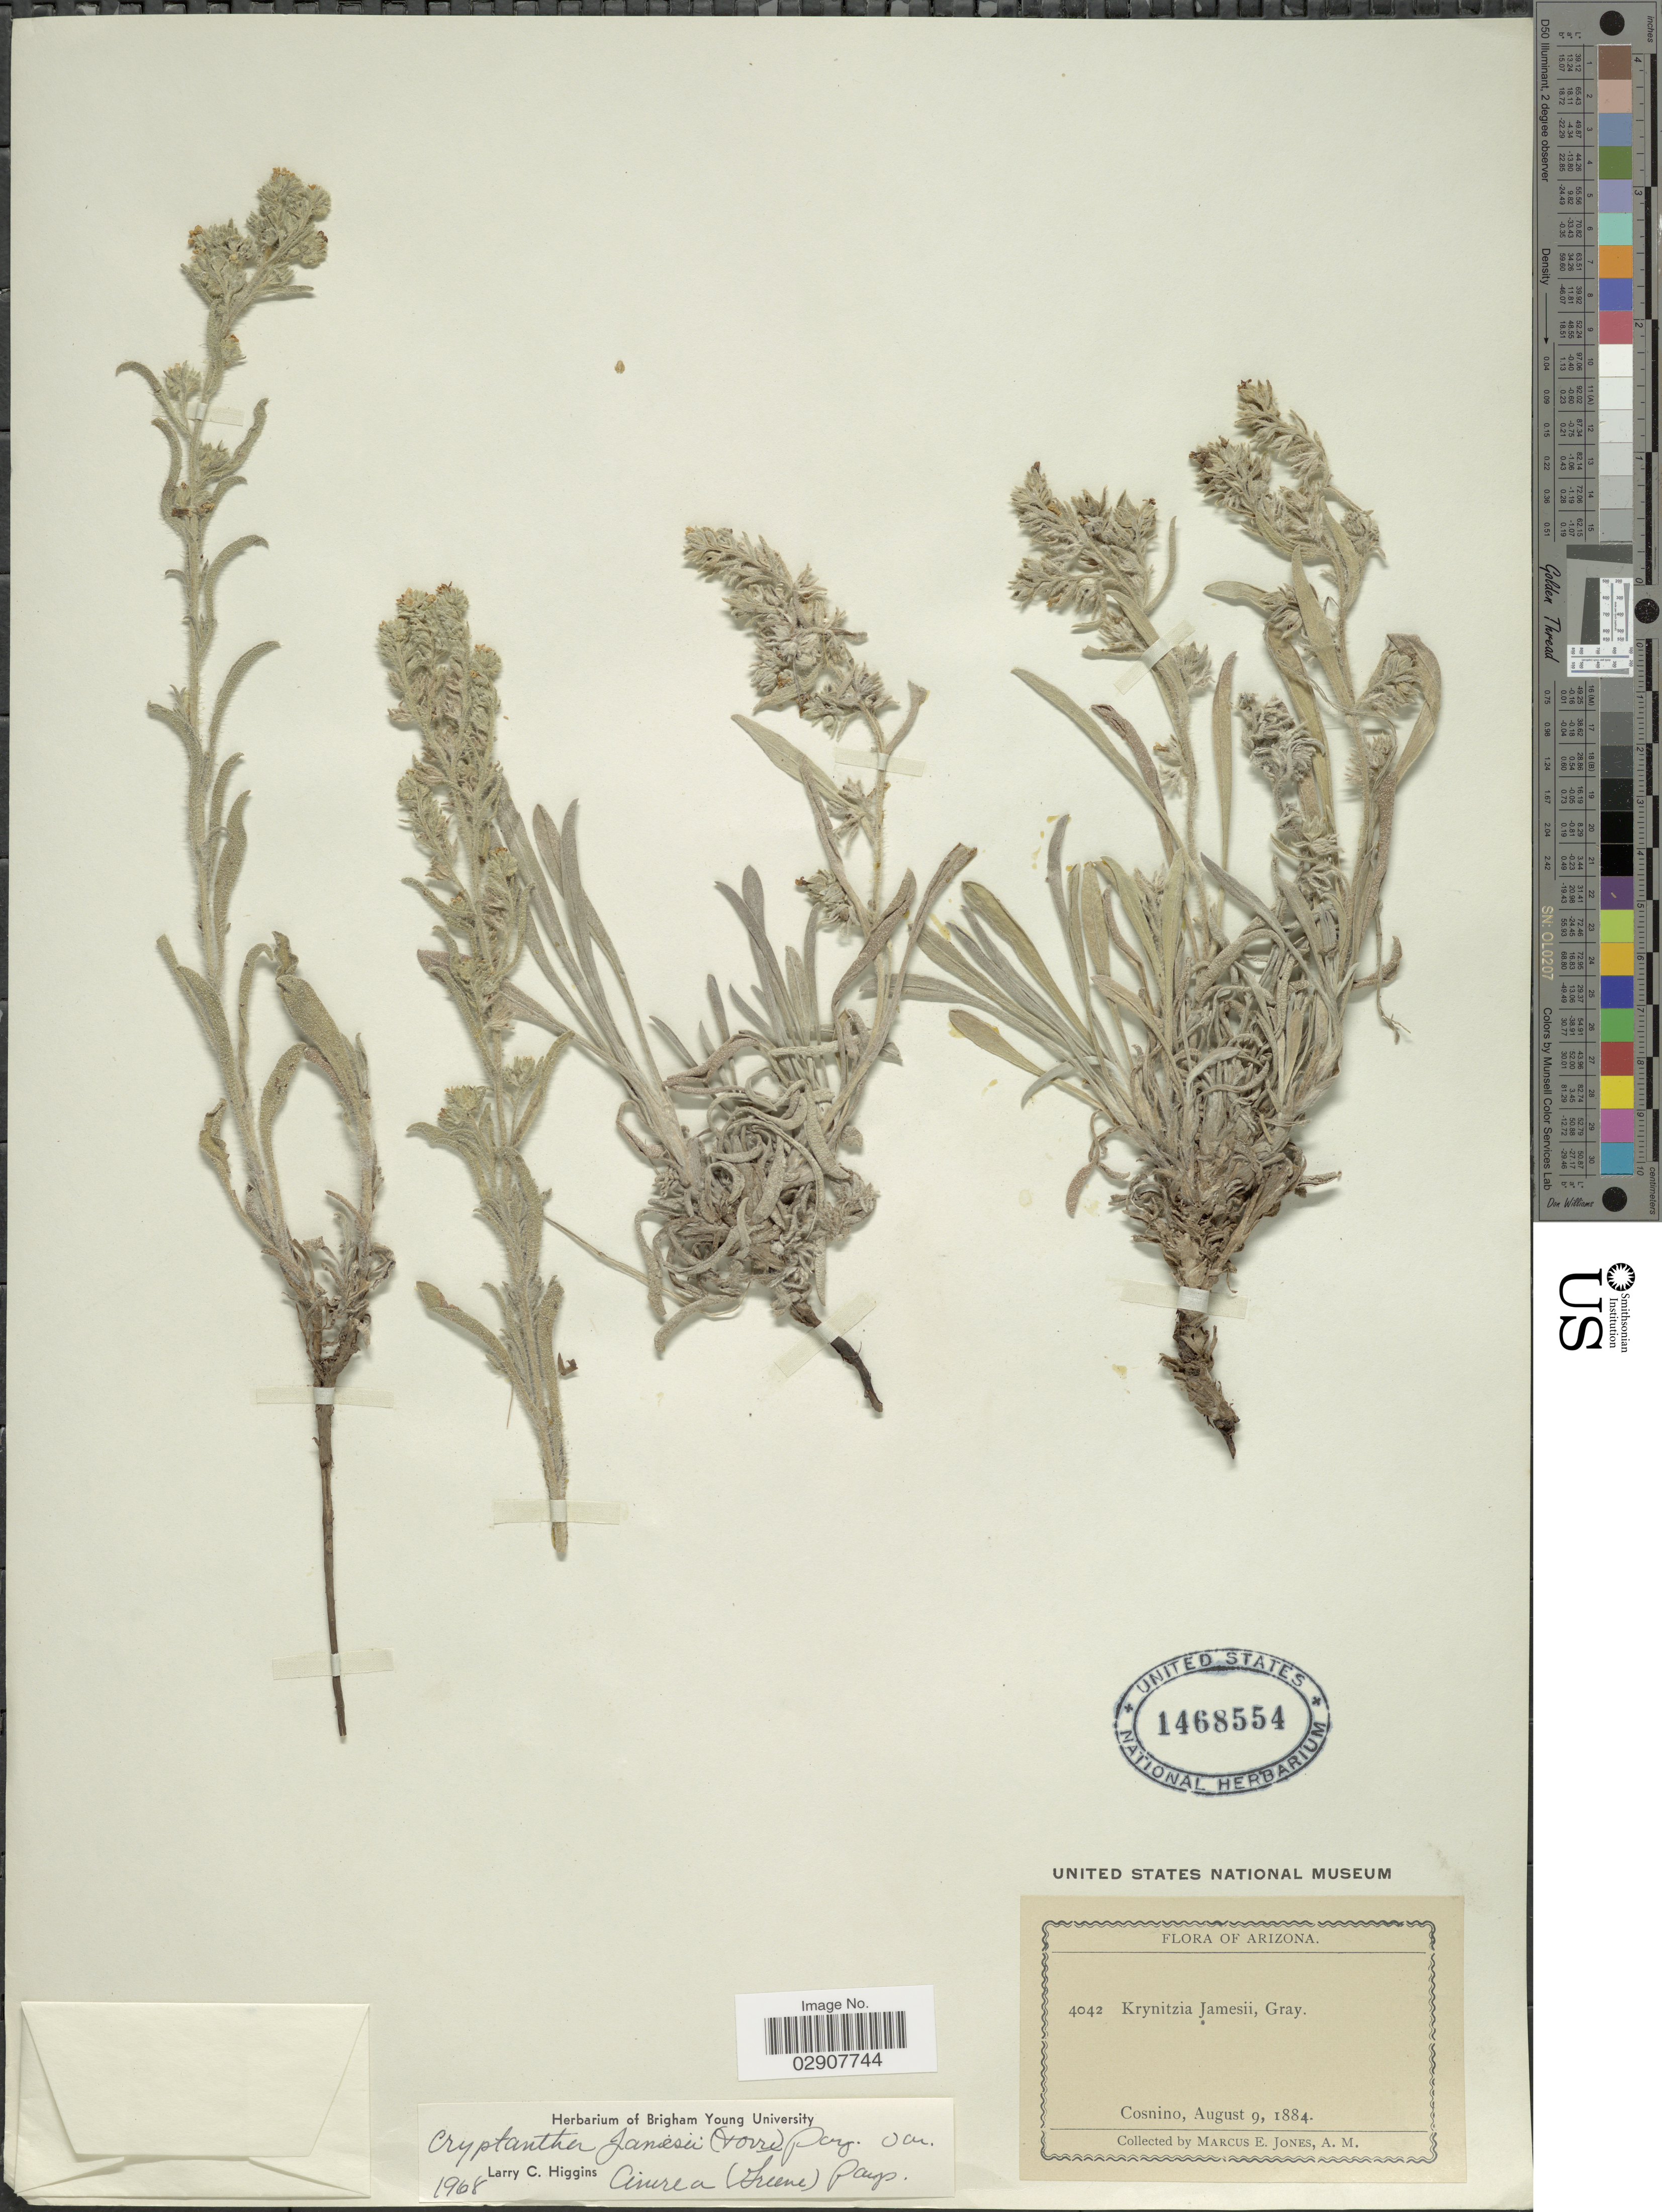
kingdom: Plantae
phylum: Tracheophyta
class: Magnoliopsida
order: Boraginales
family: Boraginaceae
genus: Cryptantha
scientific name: Cryptantha jamesii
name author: (Torr.) Payson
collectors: M. E. Jones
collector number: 4042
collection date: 1884-08-09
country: United States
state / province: Arizona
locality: Cosnino.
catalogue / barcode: US 1468554